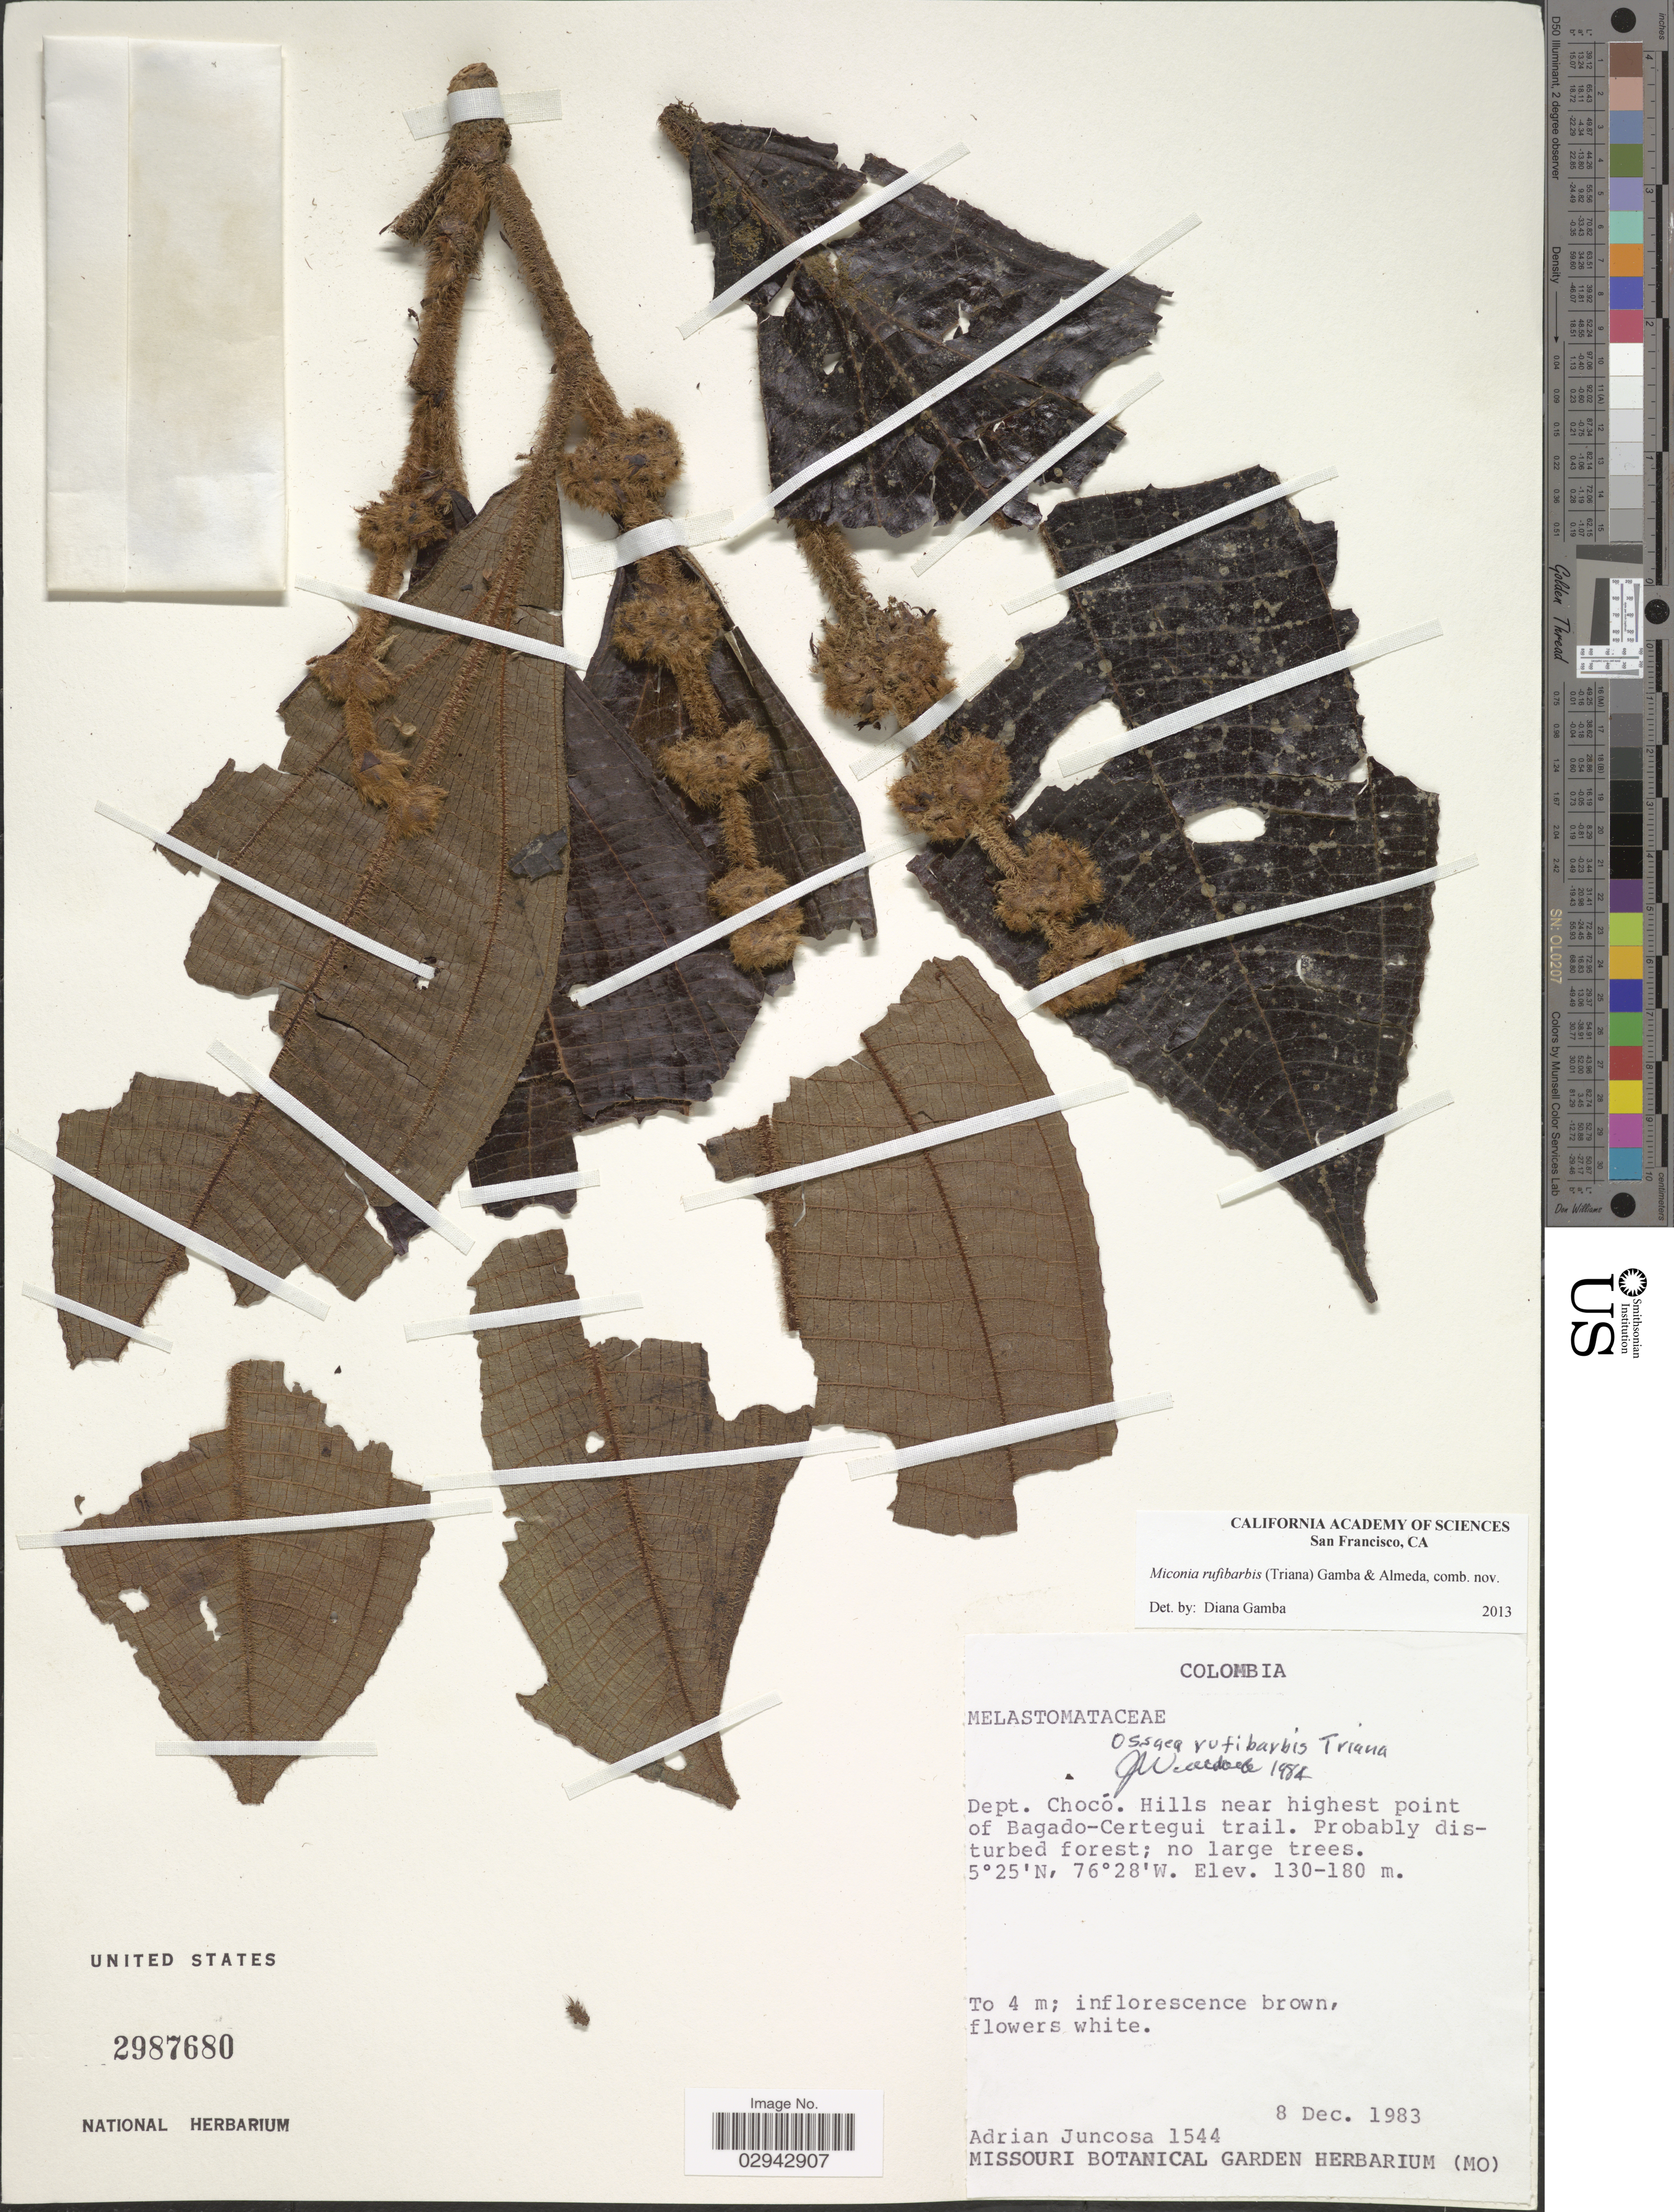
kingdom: Plantae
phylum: Tracheophyta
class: Magnoliopsida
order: Myrtales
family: Melastomataceae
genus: Miconia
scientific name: Miconia rufibarbis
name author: (Triana) Gamba & Almeda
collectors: A. Juncosa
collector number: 1544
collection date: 1983-12-08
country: Colombia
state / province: Chocó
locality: Dept. Chocó. Hills near highest point of Bagado-Certegui trail.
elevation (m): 130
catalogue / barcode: US 2987680